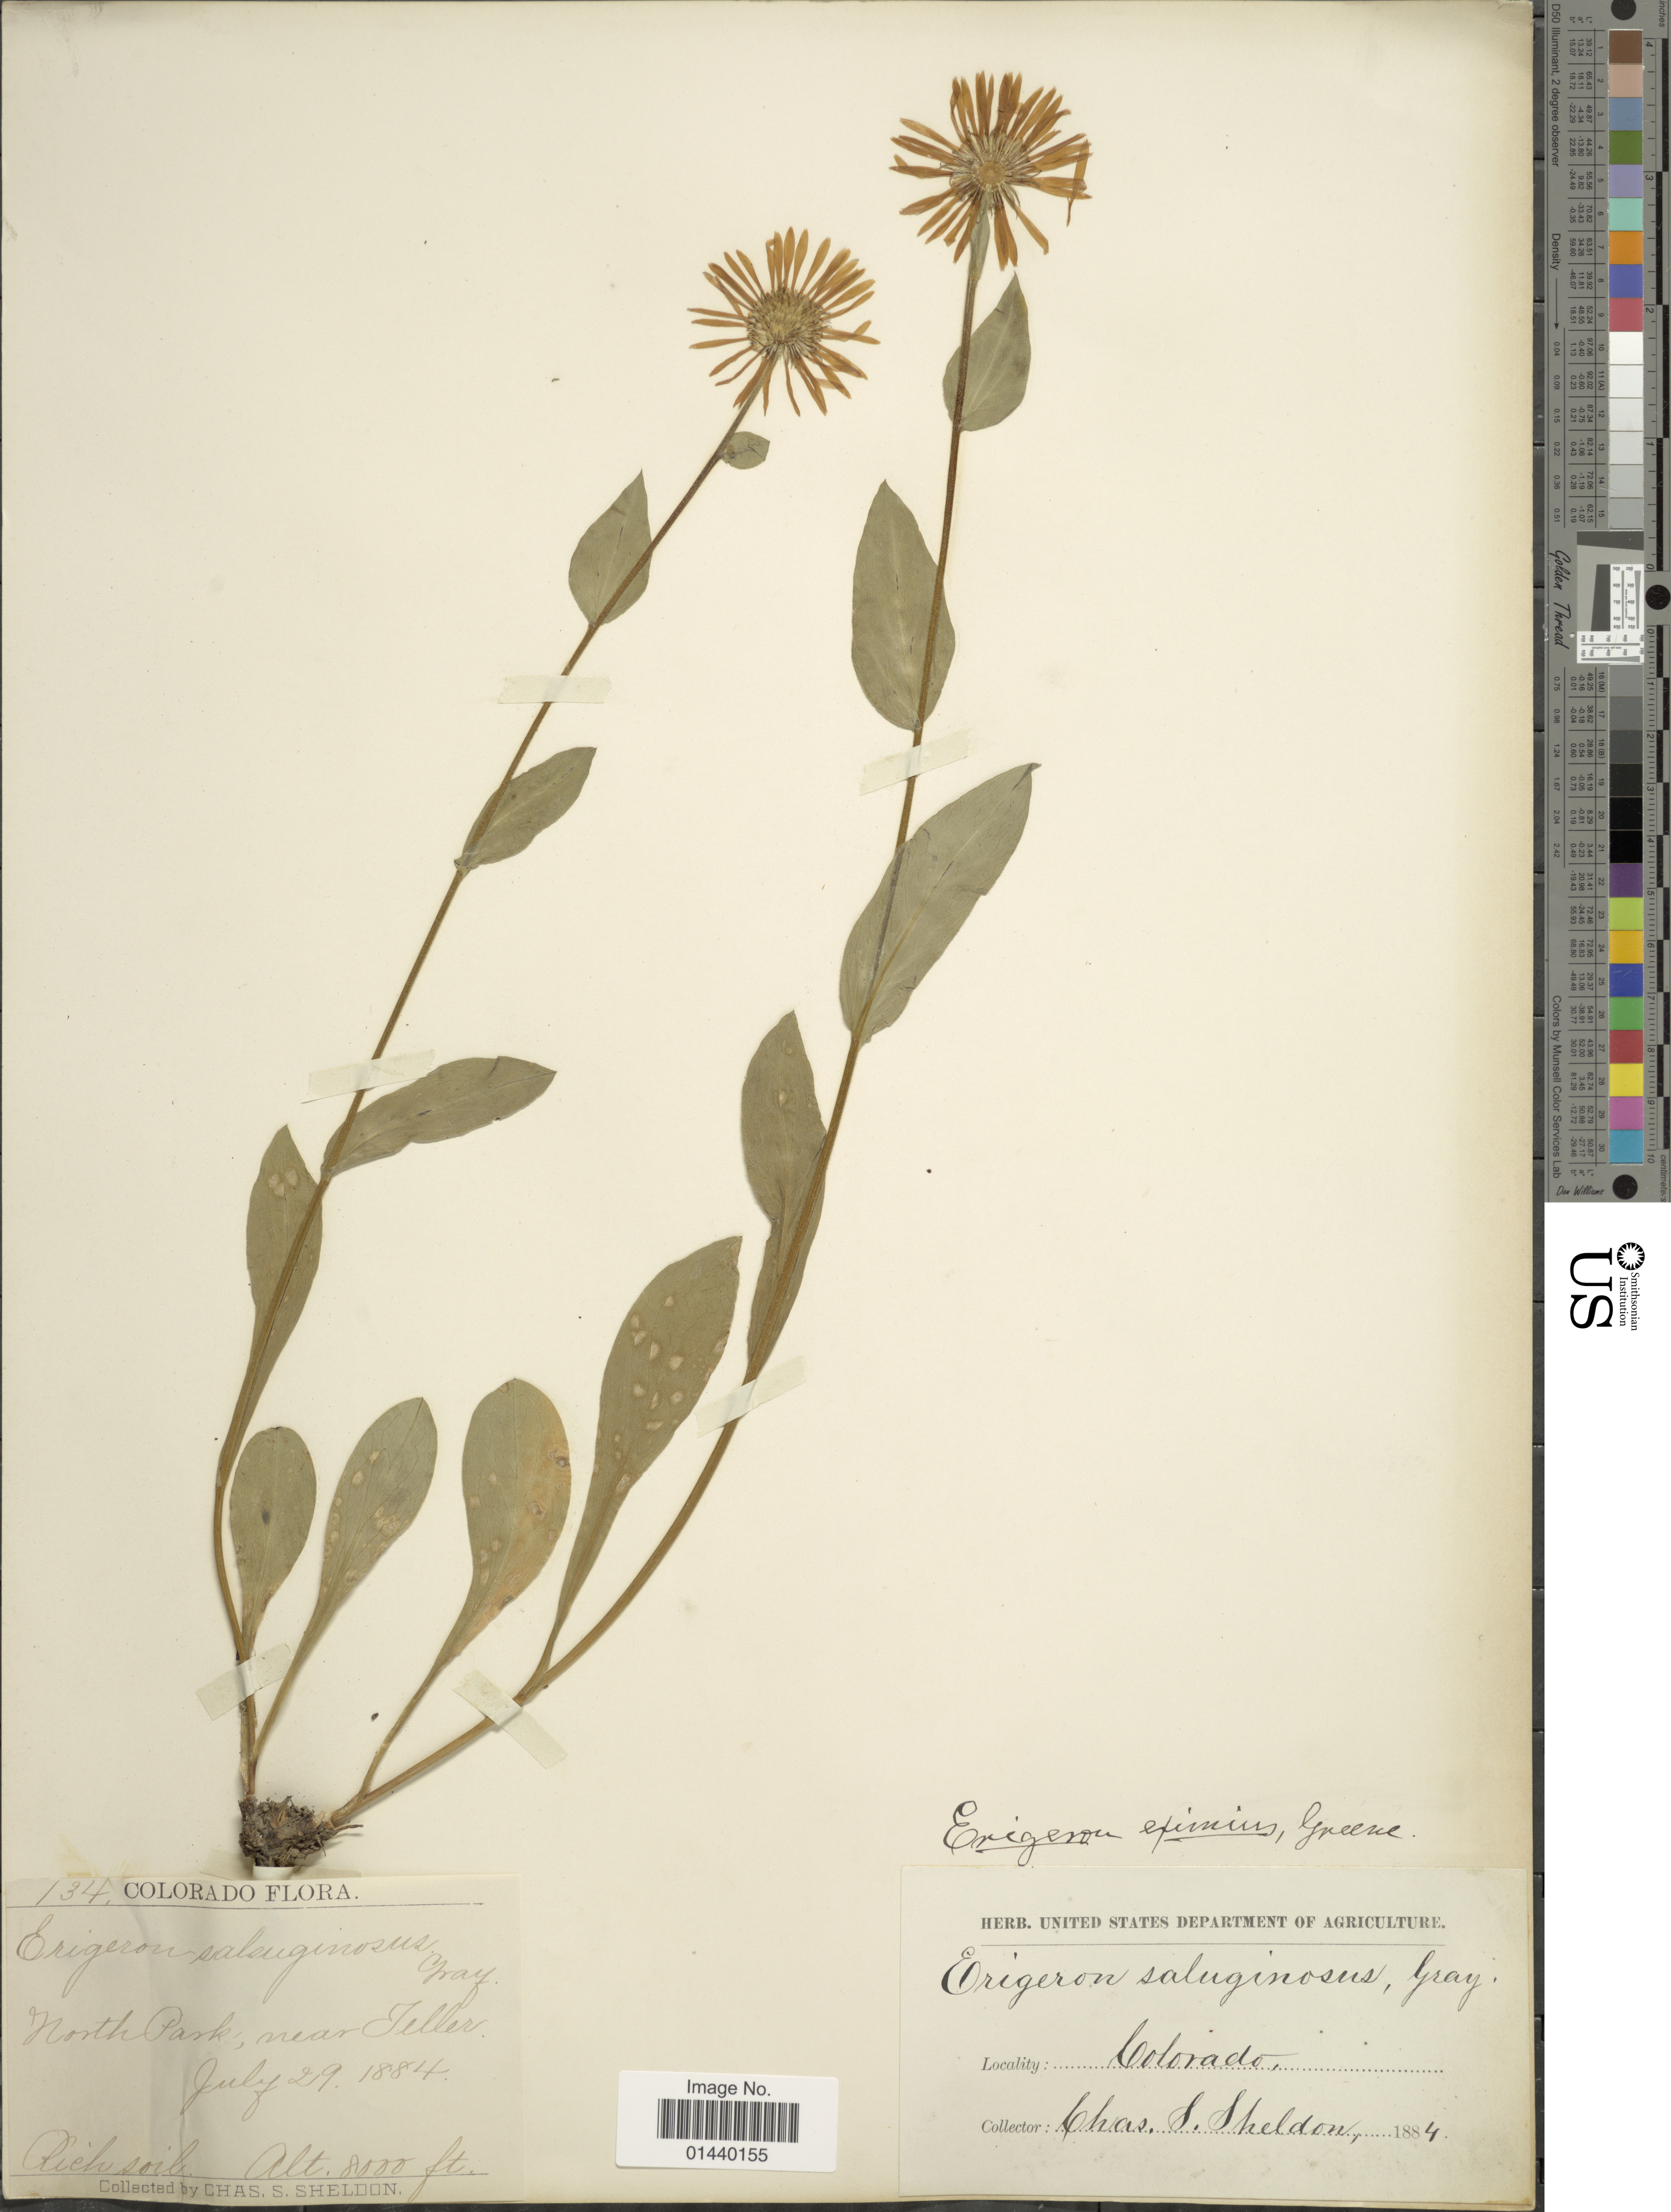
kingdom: Plantae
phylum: Tracheophyta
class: Magnoliopsida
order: Asterales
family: Asteraceae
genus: Erigeron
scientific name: Erigeron salsuginosus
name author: (Richardson ex R. Br.) A. Gray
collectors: C. S. Sheldon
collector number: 134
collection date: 1884-07-29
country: United States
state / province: Colorado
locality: North Park, near Teller.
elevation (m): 2438